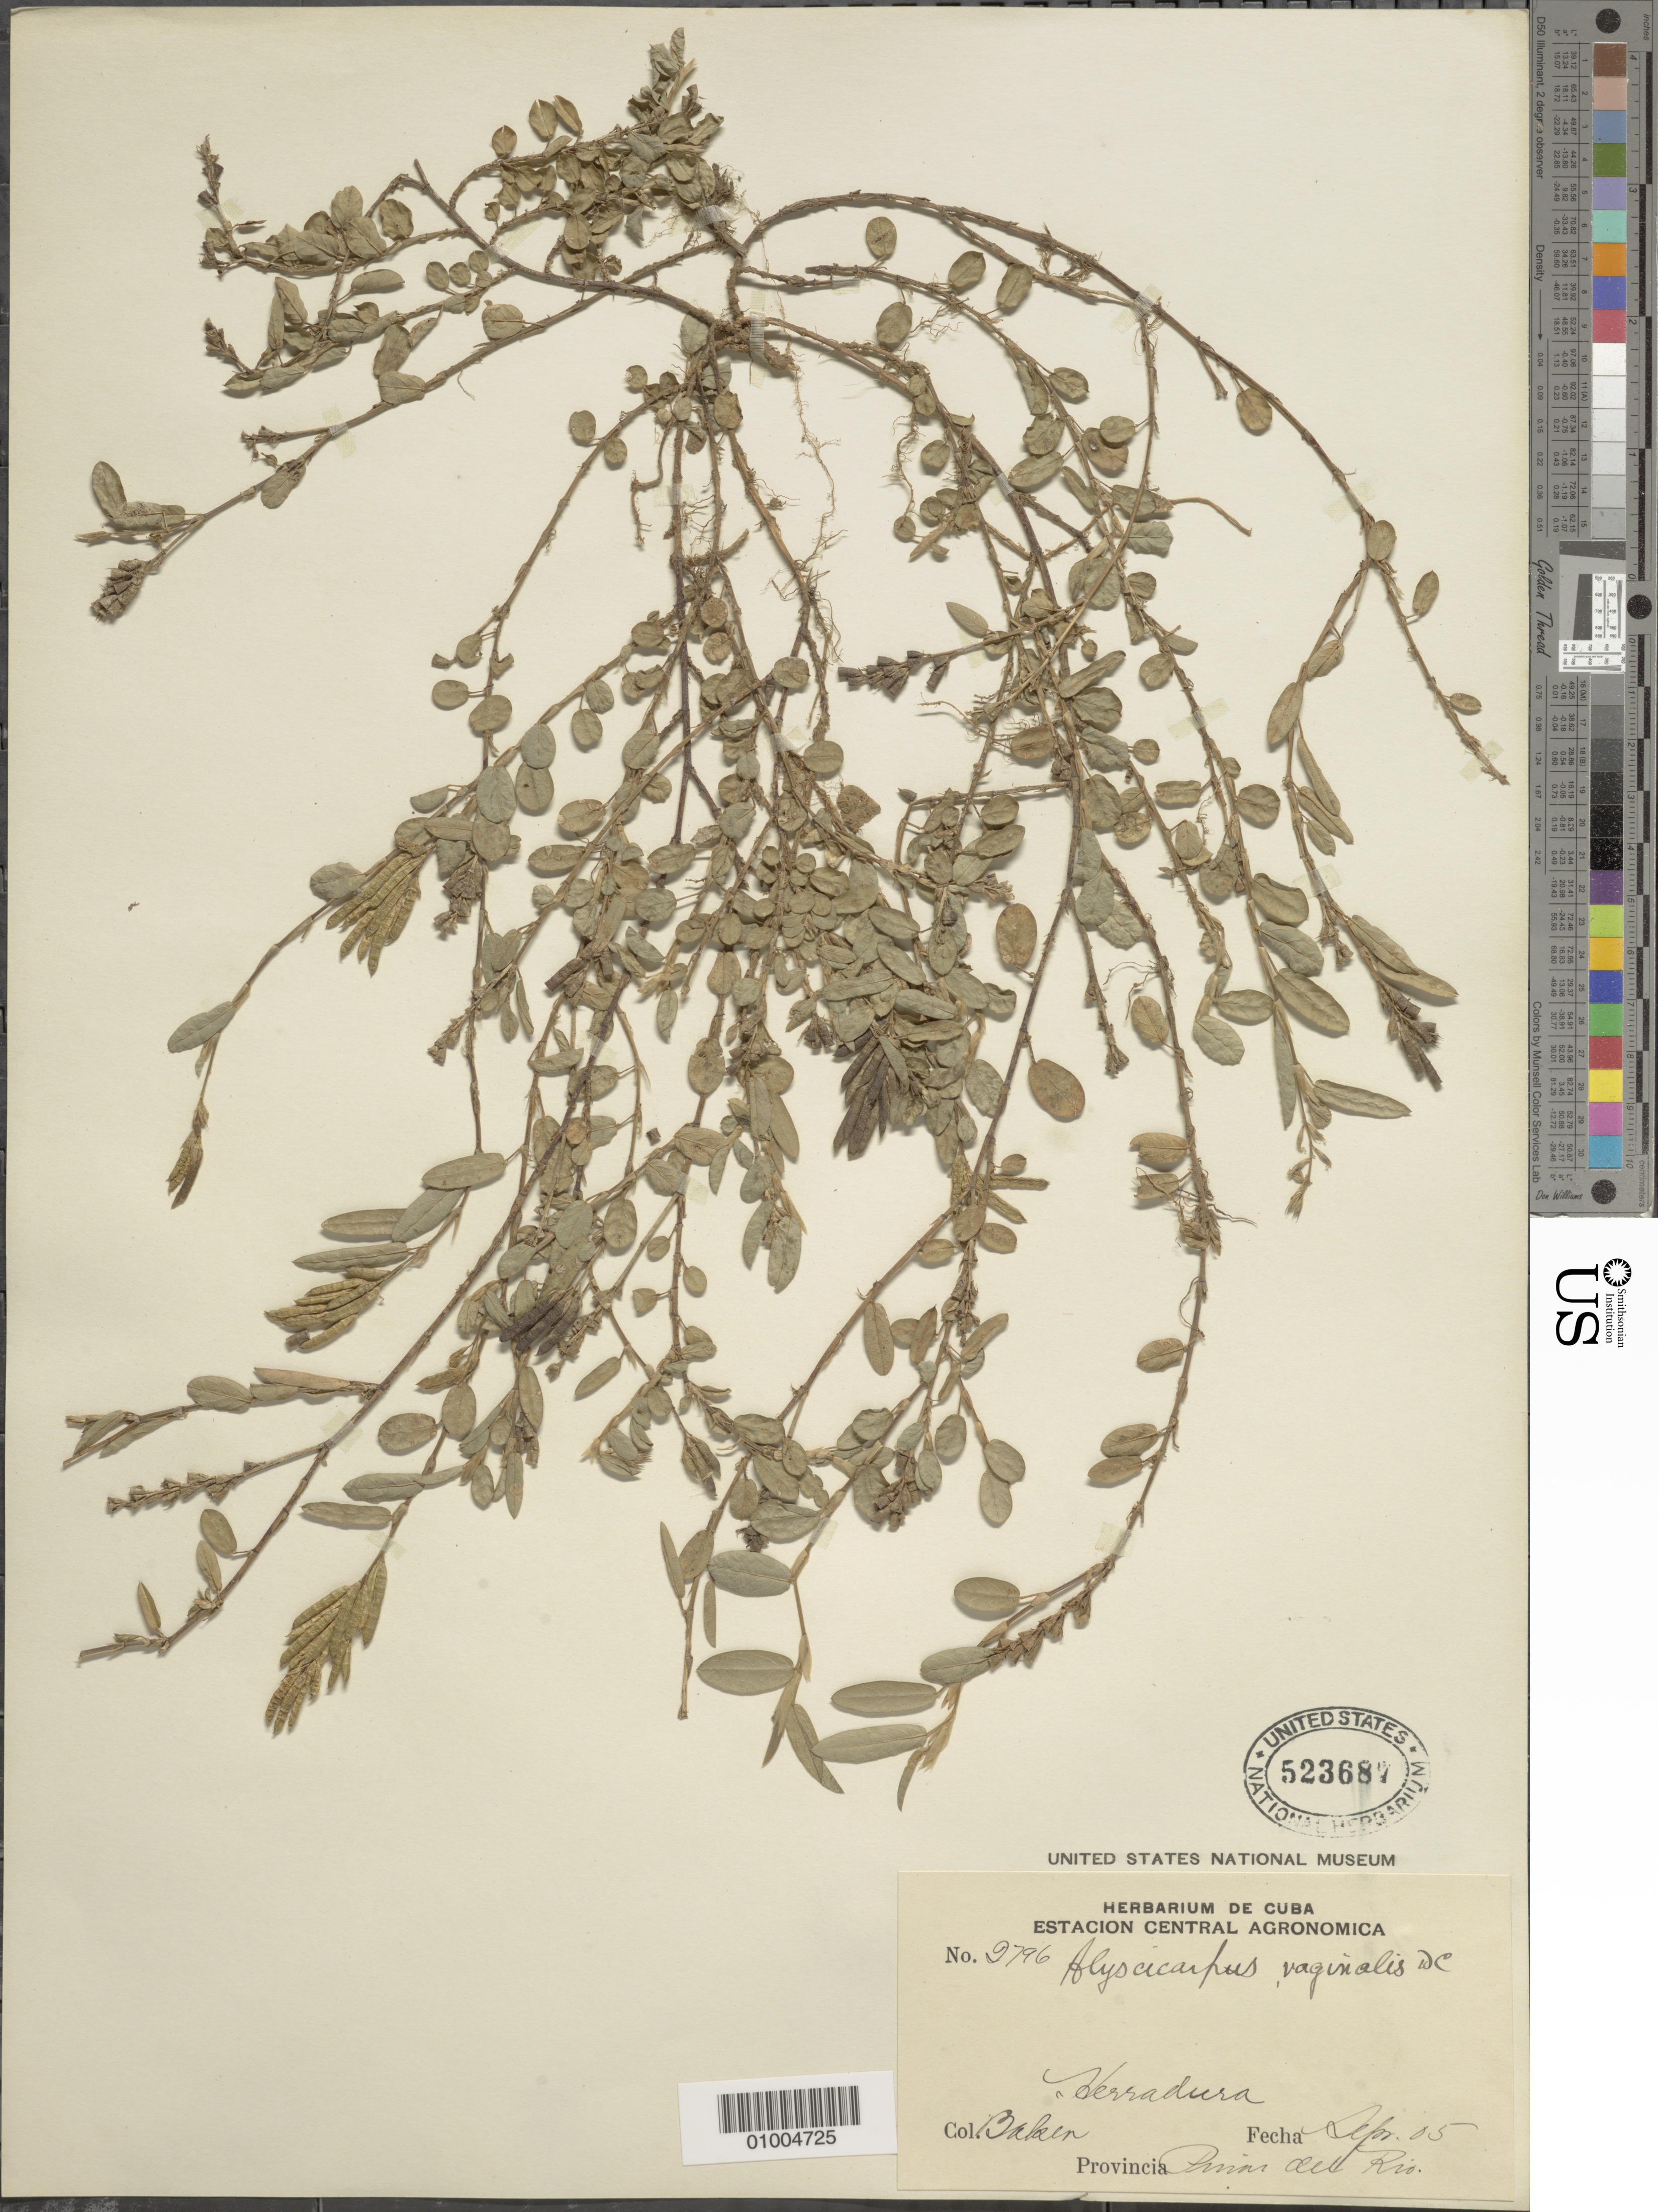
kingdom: Plantae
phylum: Tracheophyta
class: Magnoliopsida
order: Fabales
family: Fabaceae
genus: Alysicarpus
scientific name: Alysicarpus vaginalis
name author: (L.) DC.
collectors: C. F. Baker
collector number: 9796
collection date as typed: Sep 1905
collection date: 1905-09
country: Cuba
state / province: Pinar del Rio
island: Cuba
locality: Pinar del Rio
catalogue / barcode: US 523687